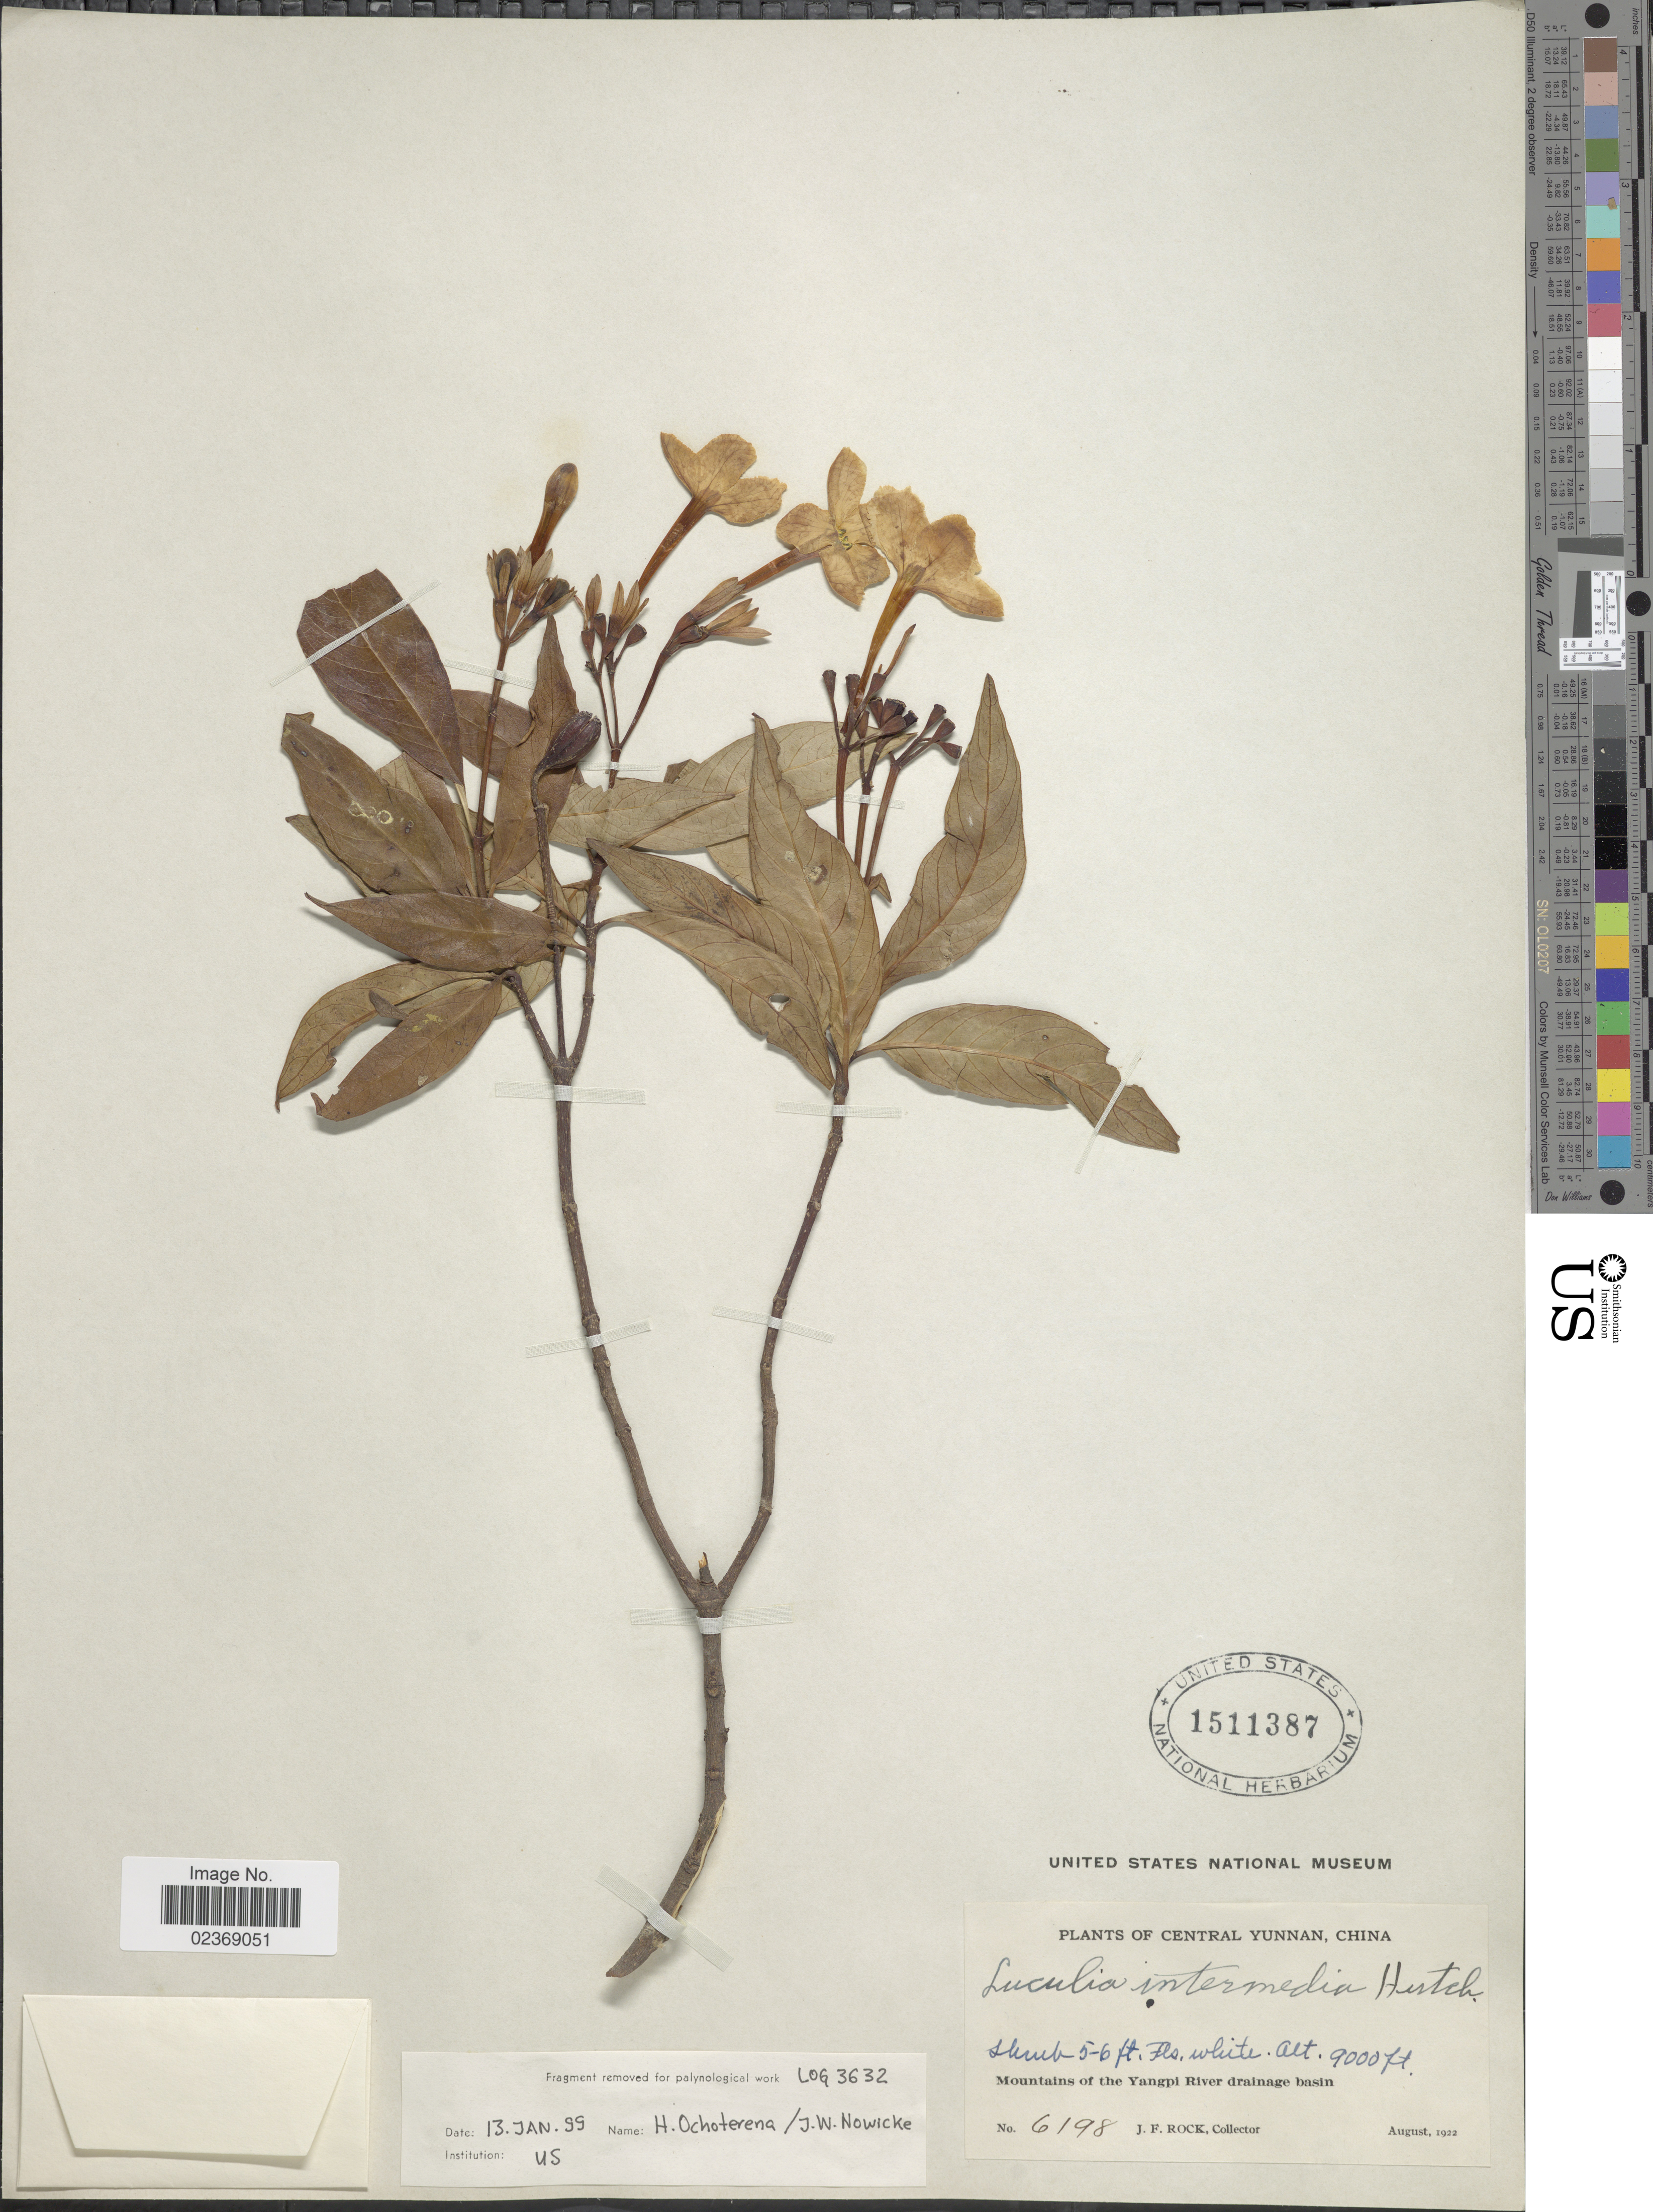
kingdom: Plantae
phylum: Tracheophyta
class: Magnoliopsida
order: Gentianales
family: Rubiaceae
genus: Luculia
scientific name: Luculia intermedia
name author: Hutch.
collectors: J. Rock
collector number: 6198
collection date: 1922-08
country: China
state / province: Yunnan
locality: Central Yunnan, Mountains of the Yangpi River drainage basin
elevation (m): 2743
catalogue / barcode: US 1511387